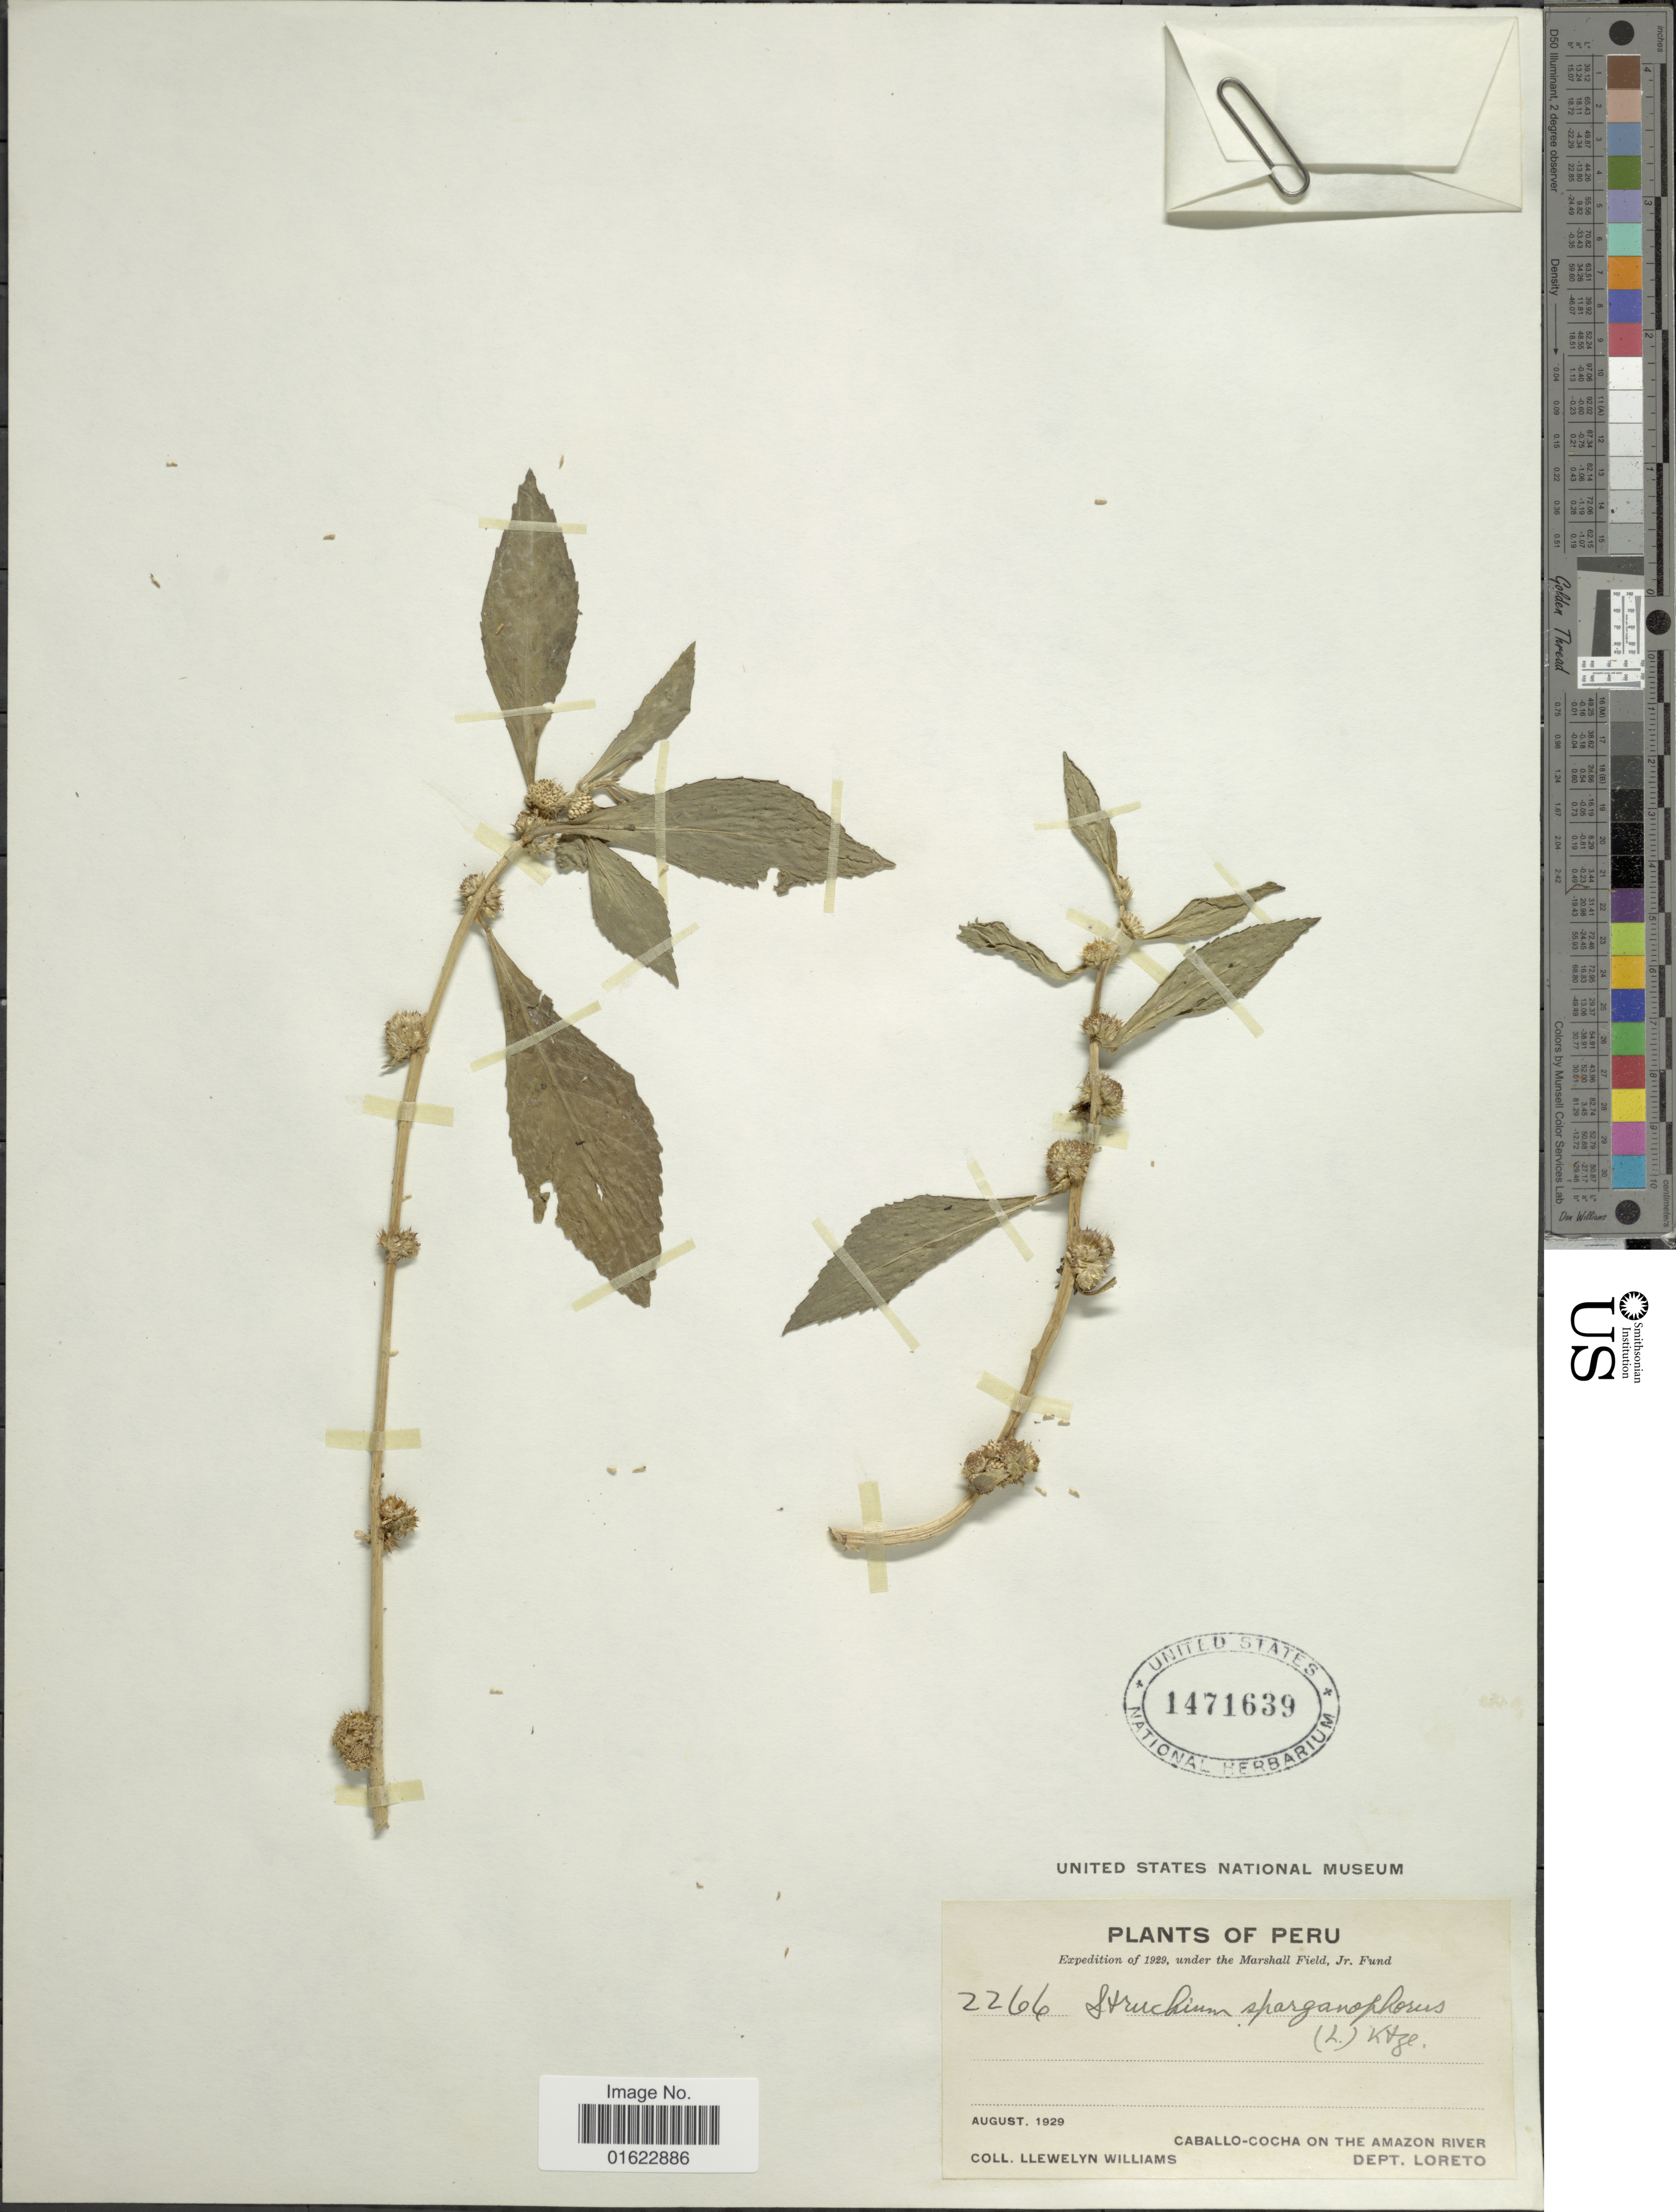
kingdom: Plantae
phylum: Tracheophyta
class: Magnoliopsida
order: Asterales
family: Asteraceae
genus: Struchium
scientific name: Struchium sparganophorum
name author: (L.) Kuntze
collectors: Ll. Williams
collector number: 2266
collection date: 1929-08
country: Peru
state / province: Loreto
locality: Peru. Caballo-Cocha on the Amazon River, Dept. Loreto.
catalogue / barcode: US 1471639